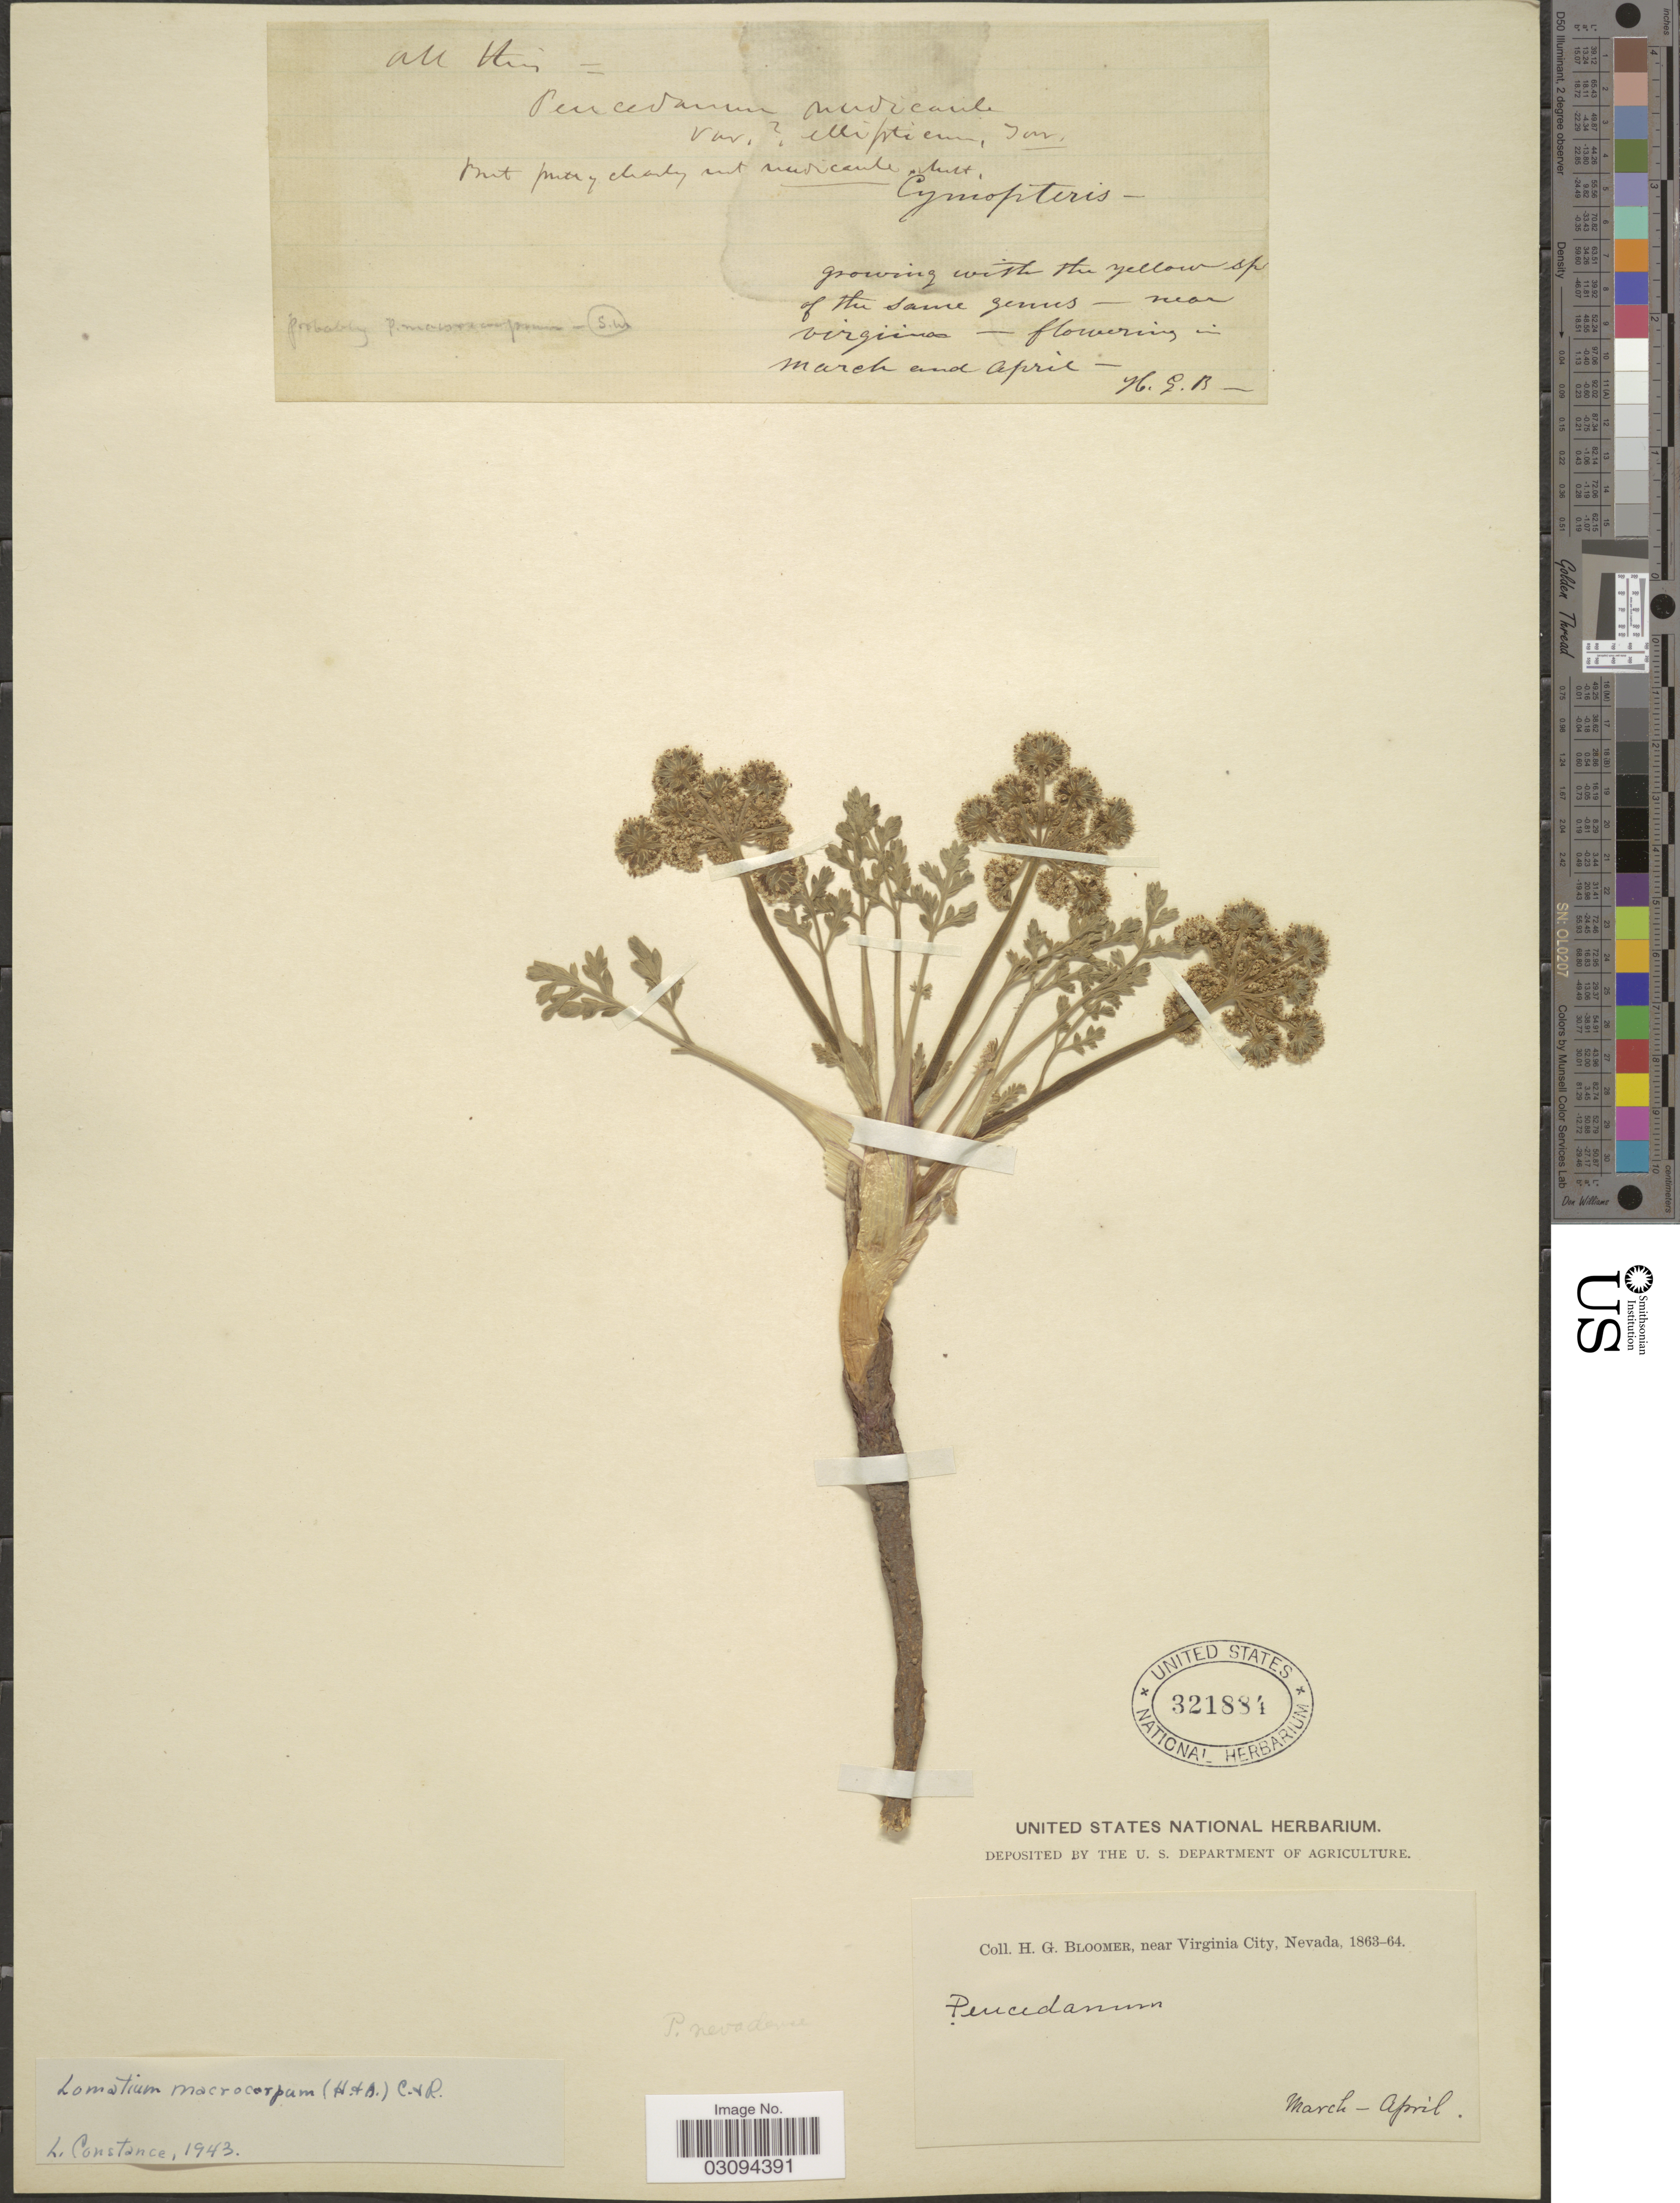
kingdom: Plantae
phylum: Tracheophyta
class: Magnoliopsida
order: Apiales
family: Apiaceae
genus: Lomatium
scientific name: Lomatium macrocarpum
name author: (Hook. et al.) J.M. Coult. & Rose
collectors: H. Bloomer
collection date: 1863-03/1864-04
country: United States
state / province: Nevada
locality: Near Virginia City.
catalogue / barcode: US 321884